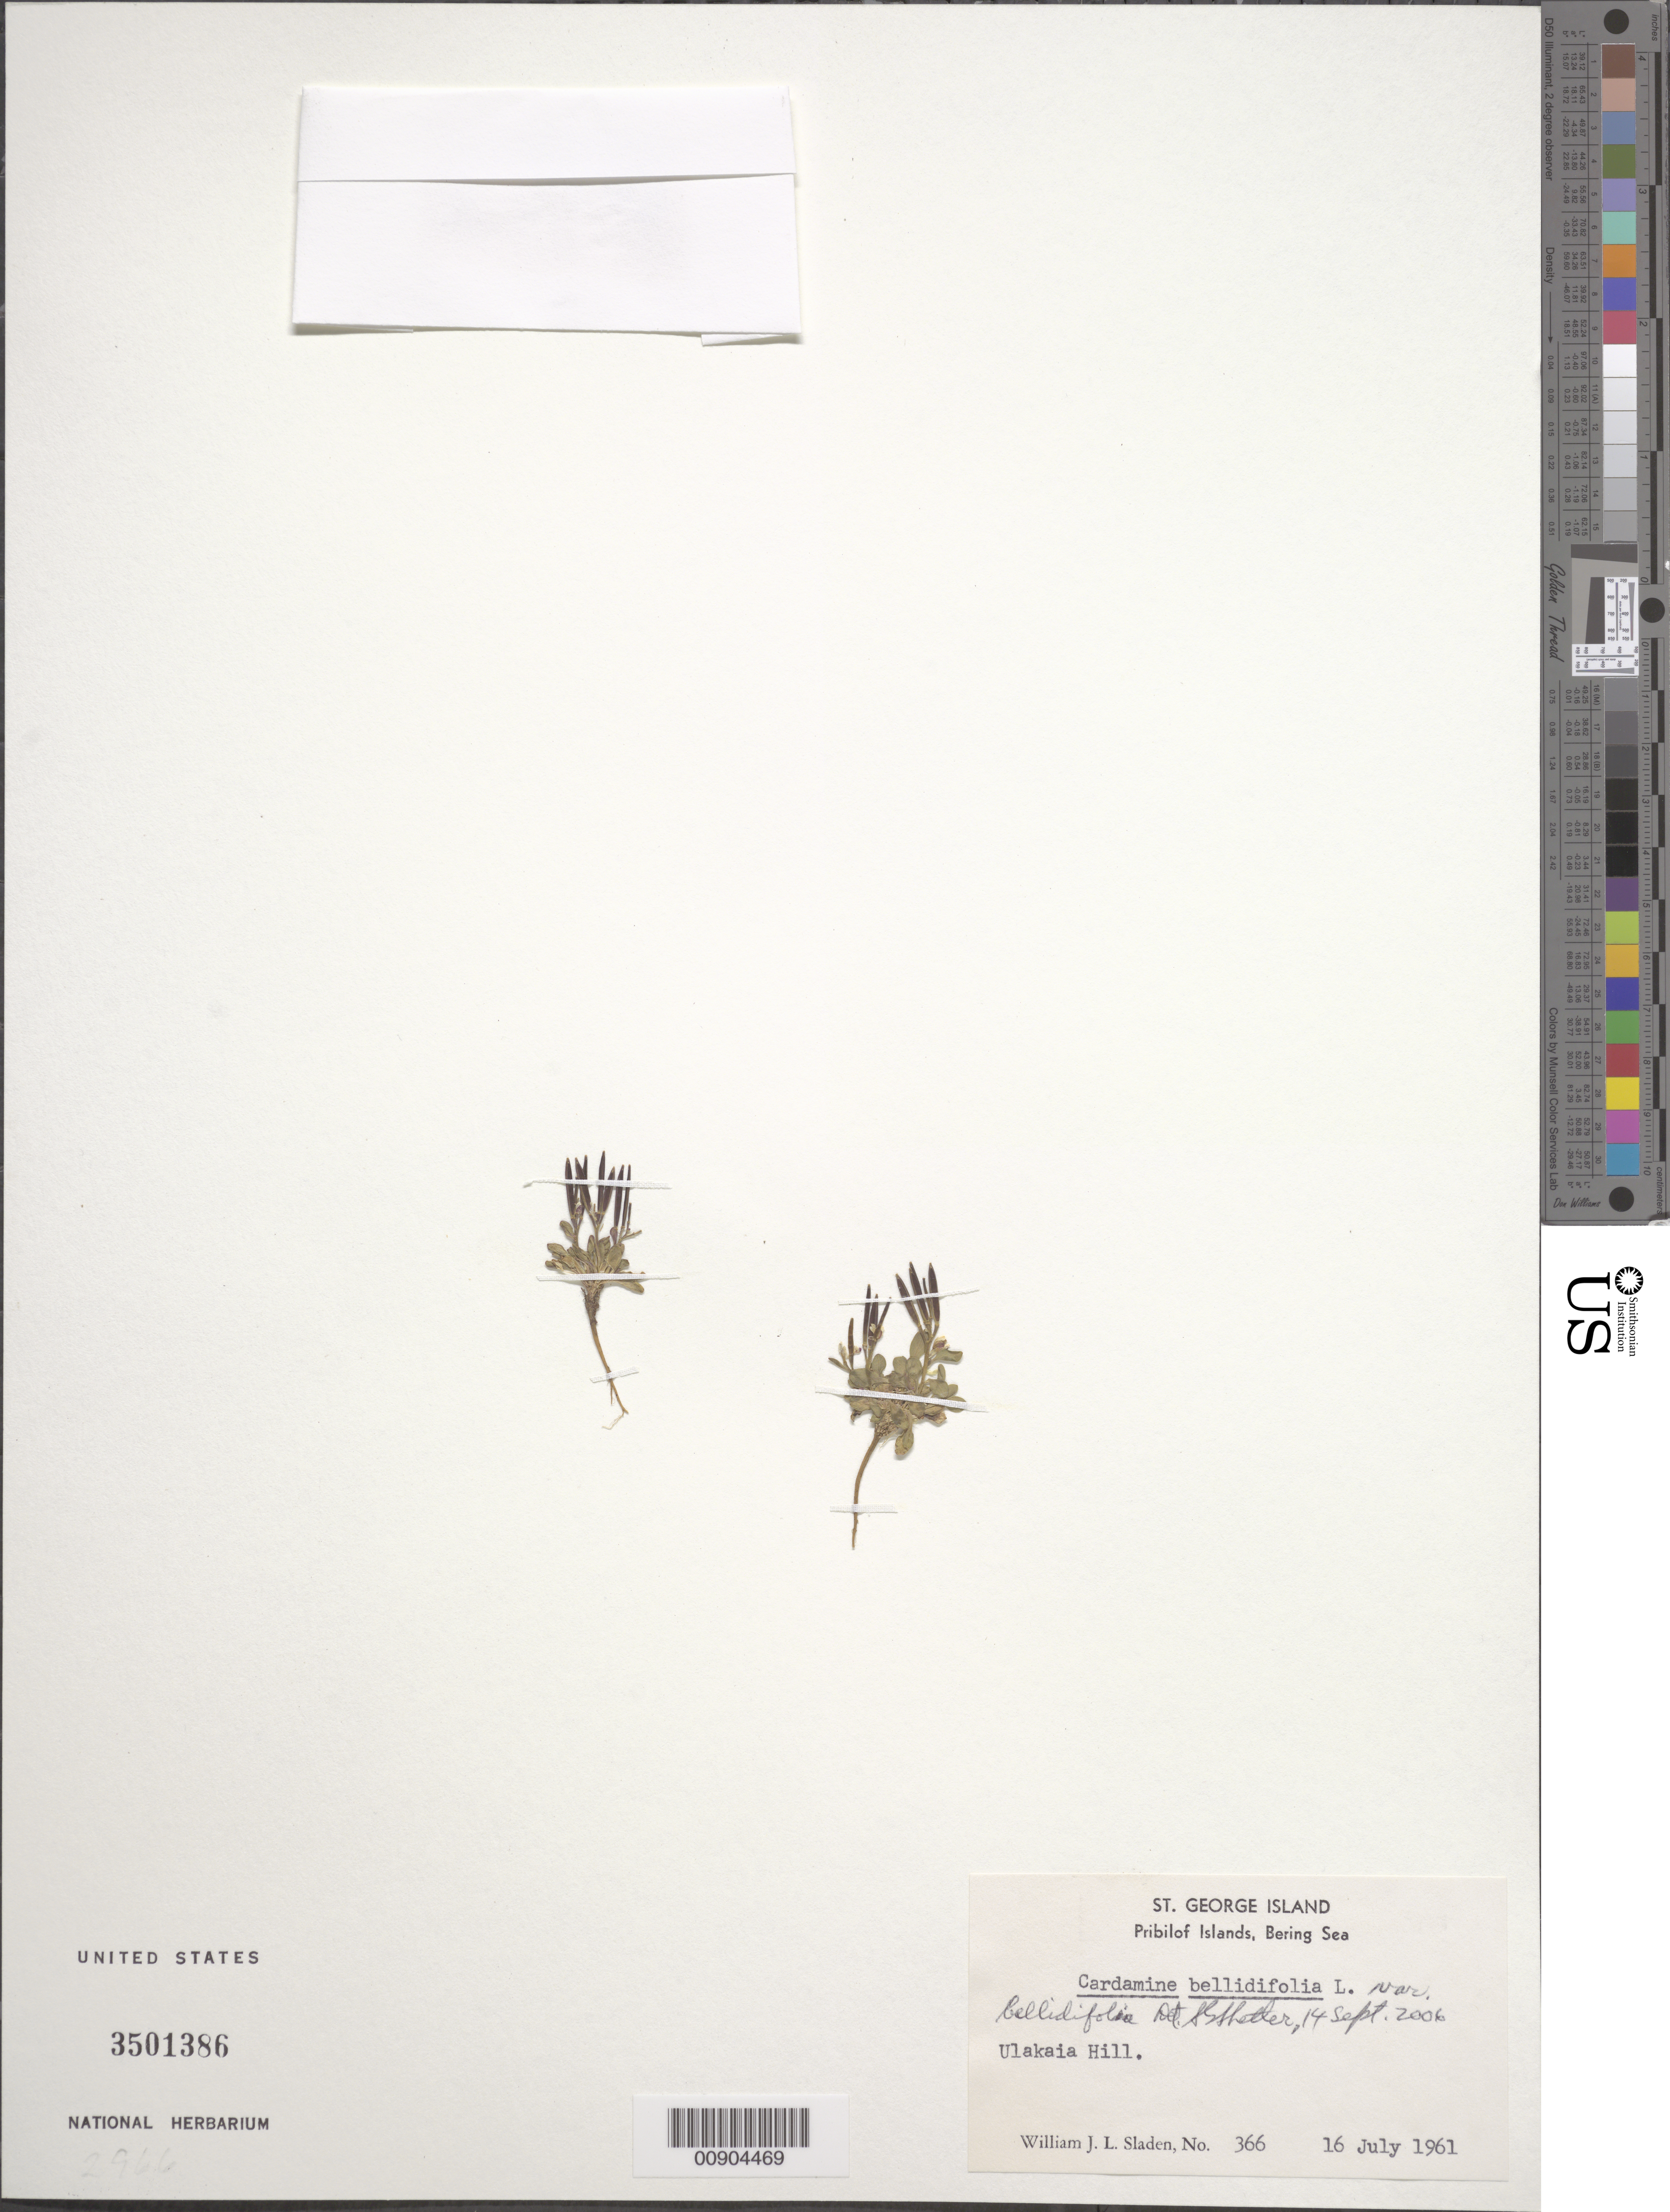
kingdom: Plantae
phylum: Tracheophyta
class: Magnoliopsida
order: Brassicales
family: Brassicaceae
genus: Cardamine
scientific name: Cardamine bellidifolia var. bellidifolia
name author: L.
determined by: Shetler, Stanwyn G., (US), NMNH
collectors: W. Sladen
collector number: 366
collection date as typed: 16 Jul 1961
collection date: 1961-07-16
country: United States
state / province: Alaska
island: St. George Island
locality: St. George Island. Ulakaia Hill., Bering Sea, Pribilof Islands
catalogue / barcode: US 3501386